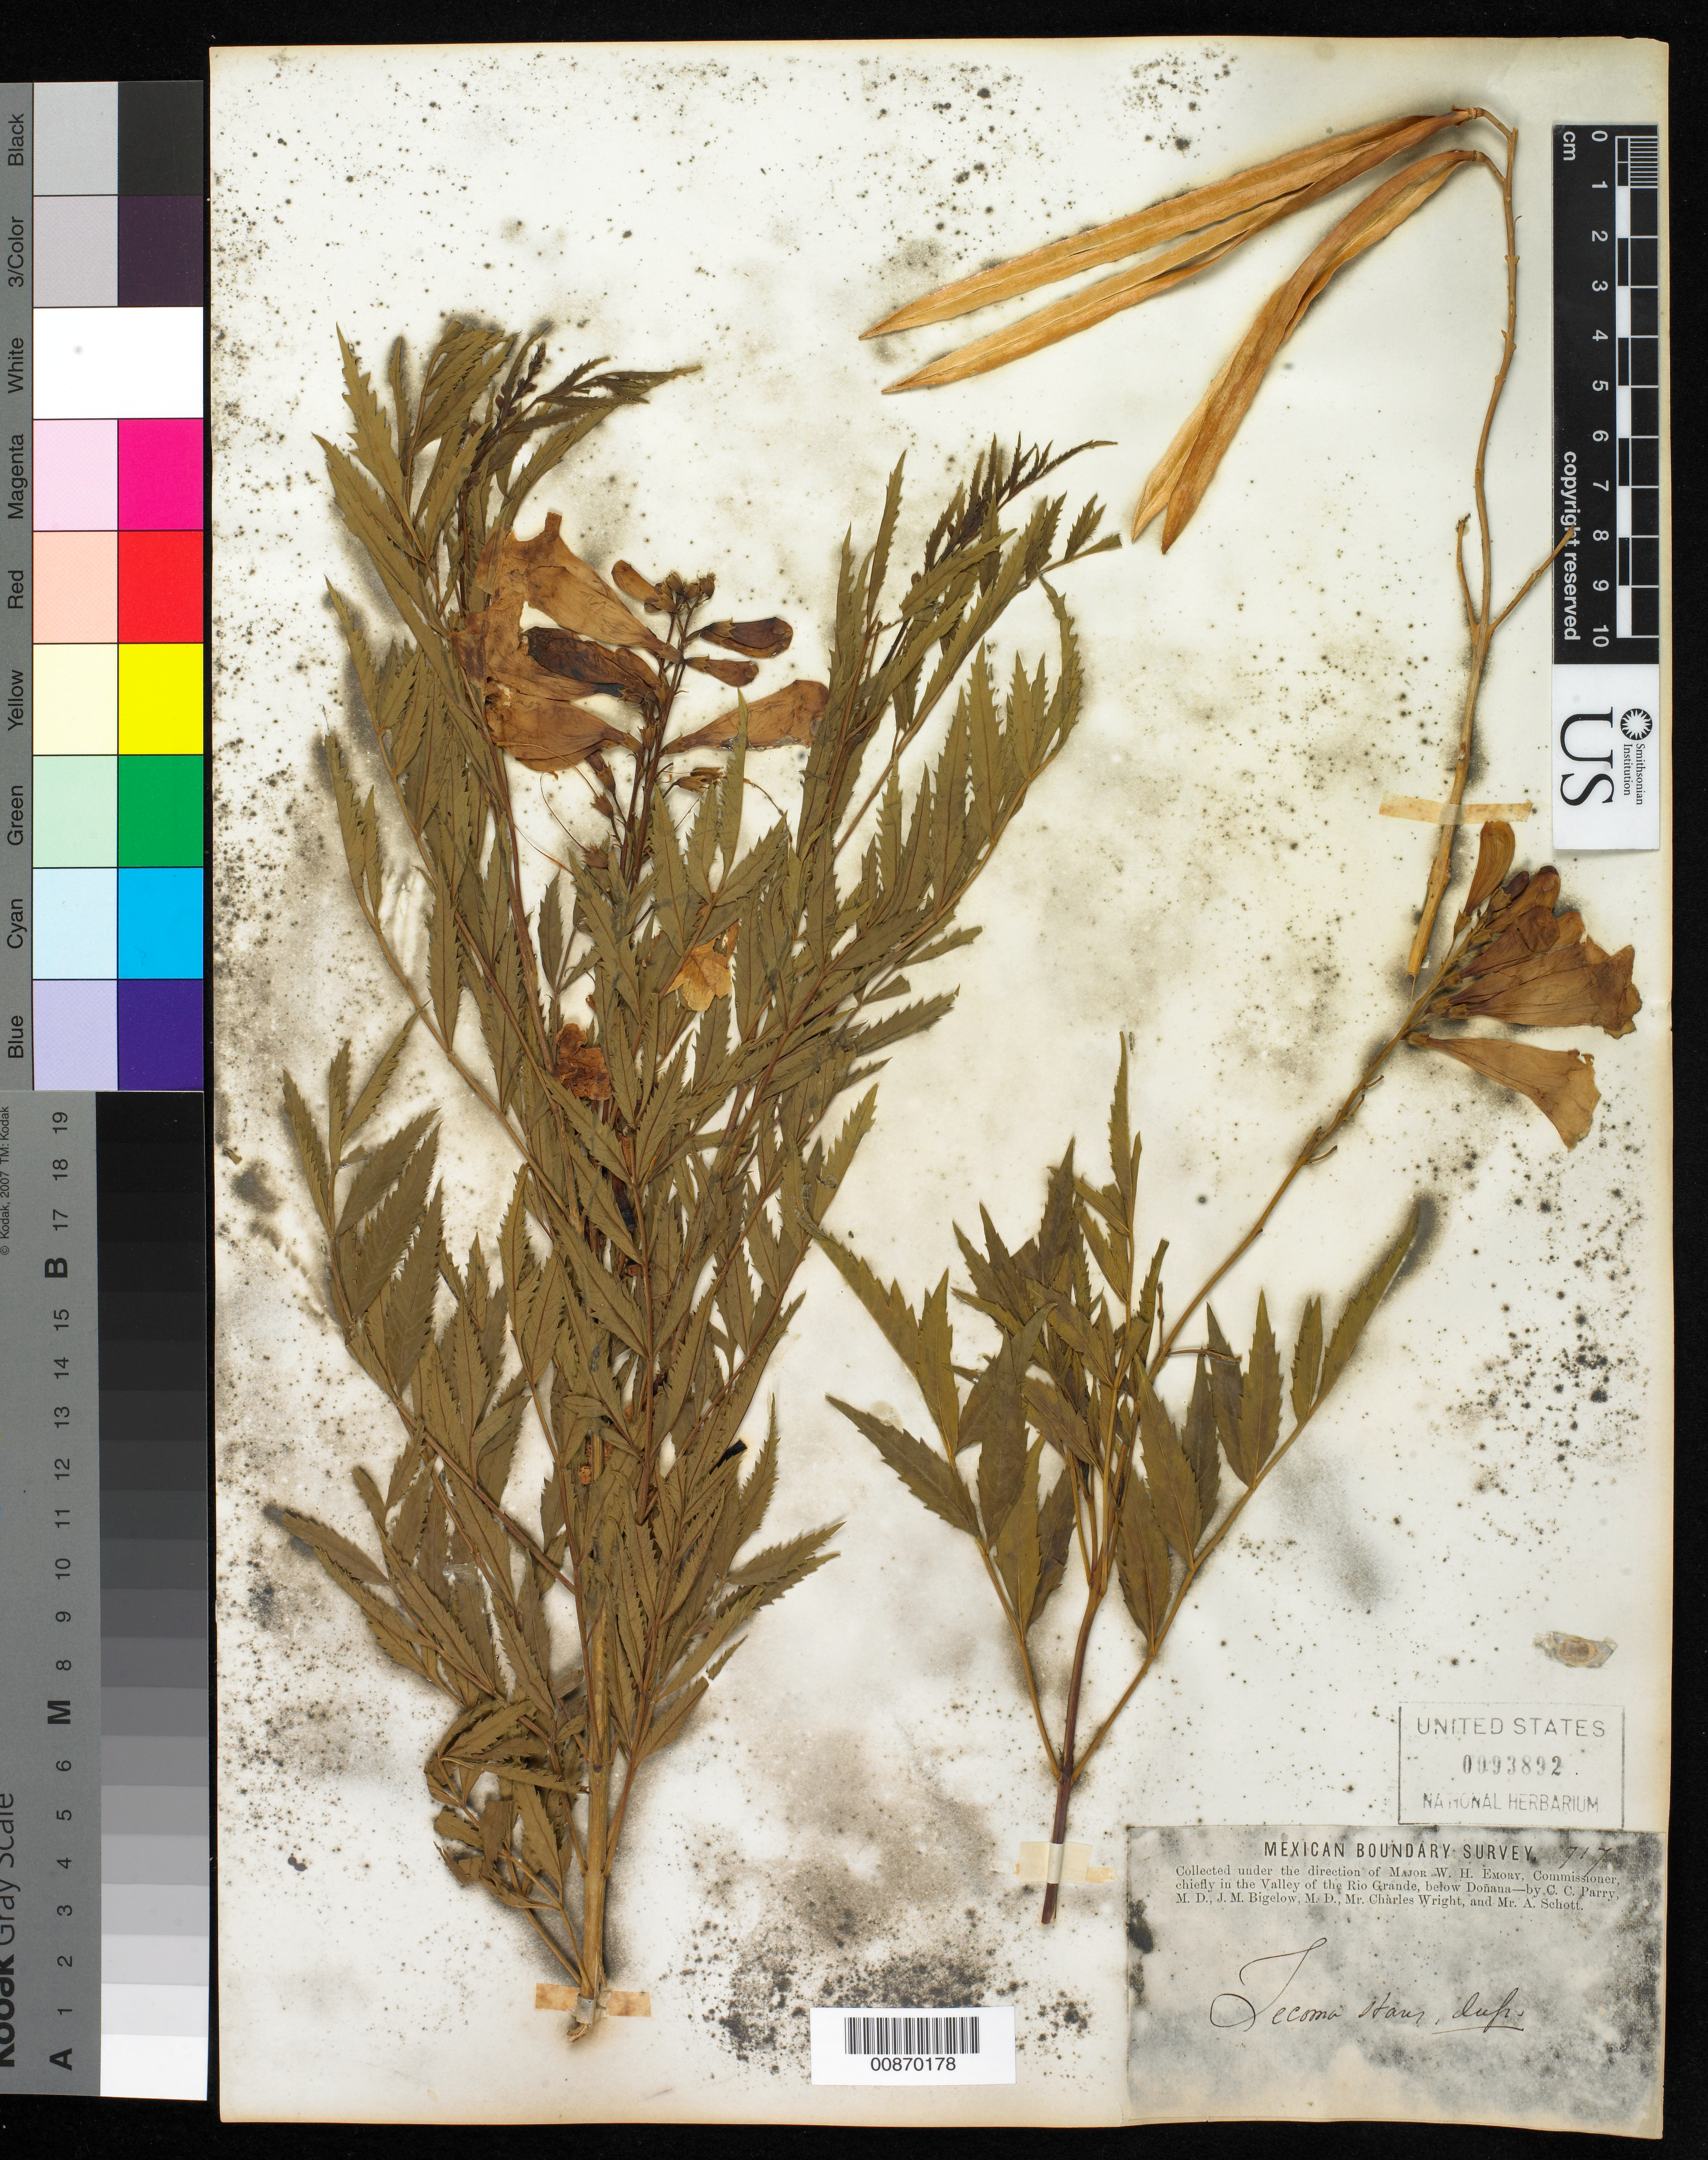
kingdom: Plantae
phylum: Tracheophyta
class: Magnoliopsida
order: Lamiales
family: Bignoniaceae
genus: Tecoma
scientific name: Tecoma stans var. angustata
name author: Rehder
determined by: Strong, M. T., (US), Smithsonian Institution - National Museum of Natural History (UNITED STATES)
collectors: C. C. Parry, J. M. Bigelow, C. Wright & A. C. V. Schott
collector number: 717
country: United States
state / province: New Mexico / Texas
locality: Valley of the Rio Grande, below Doñana.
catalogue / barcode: US 93892